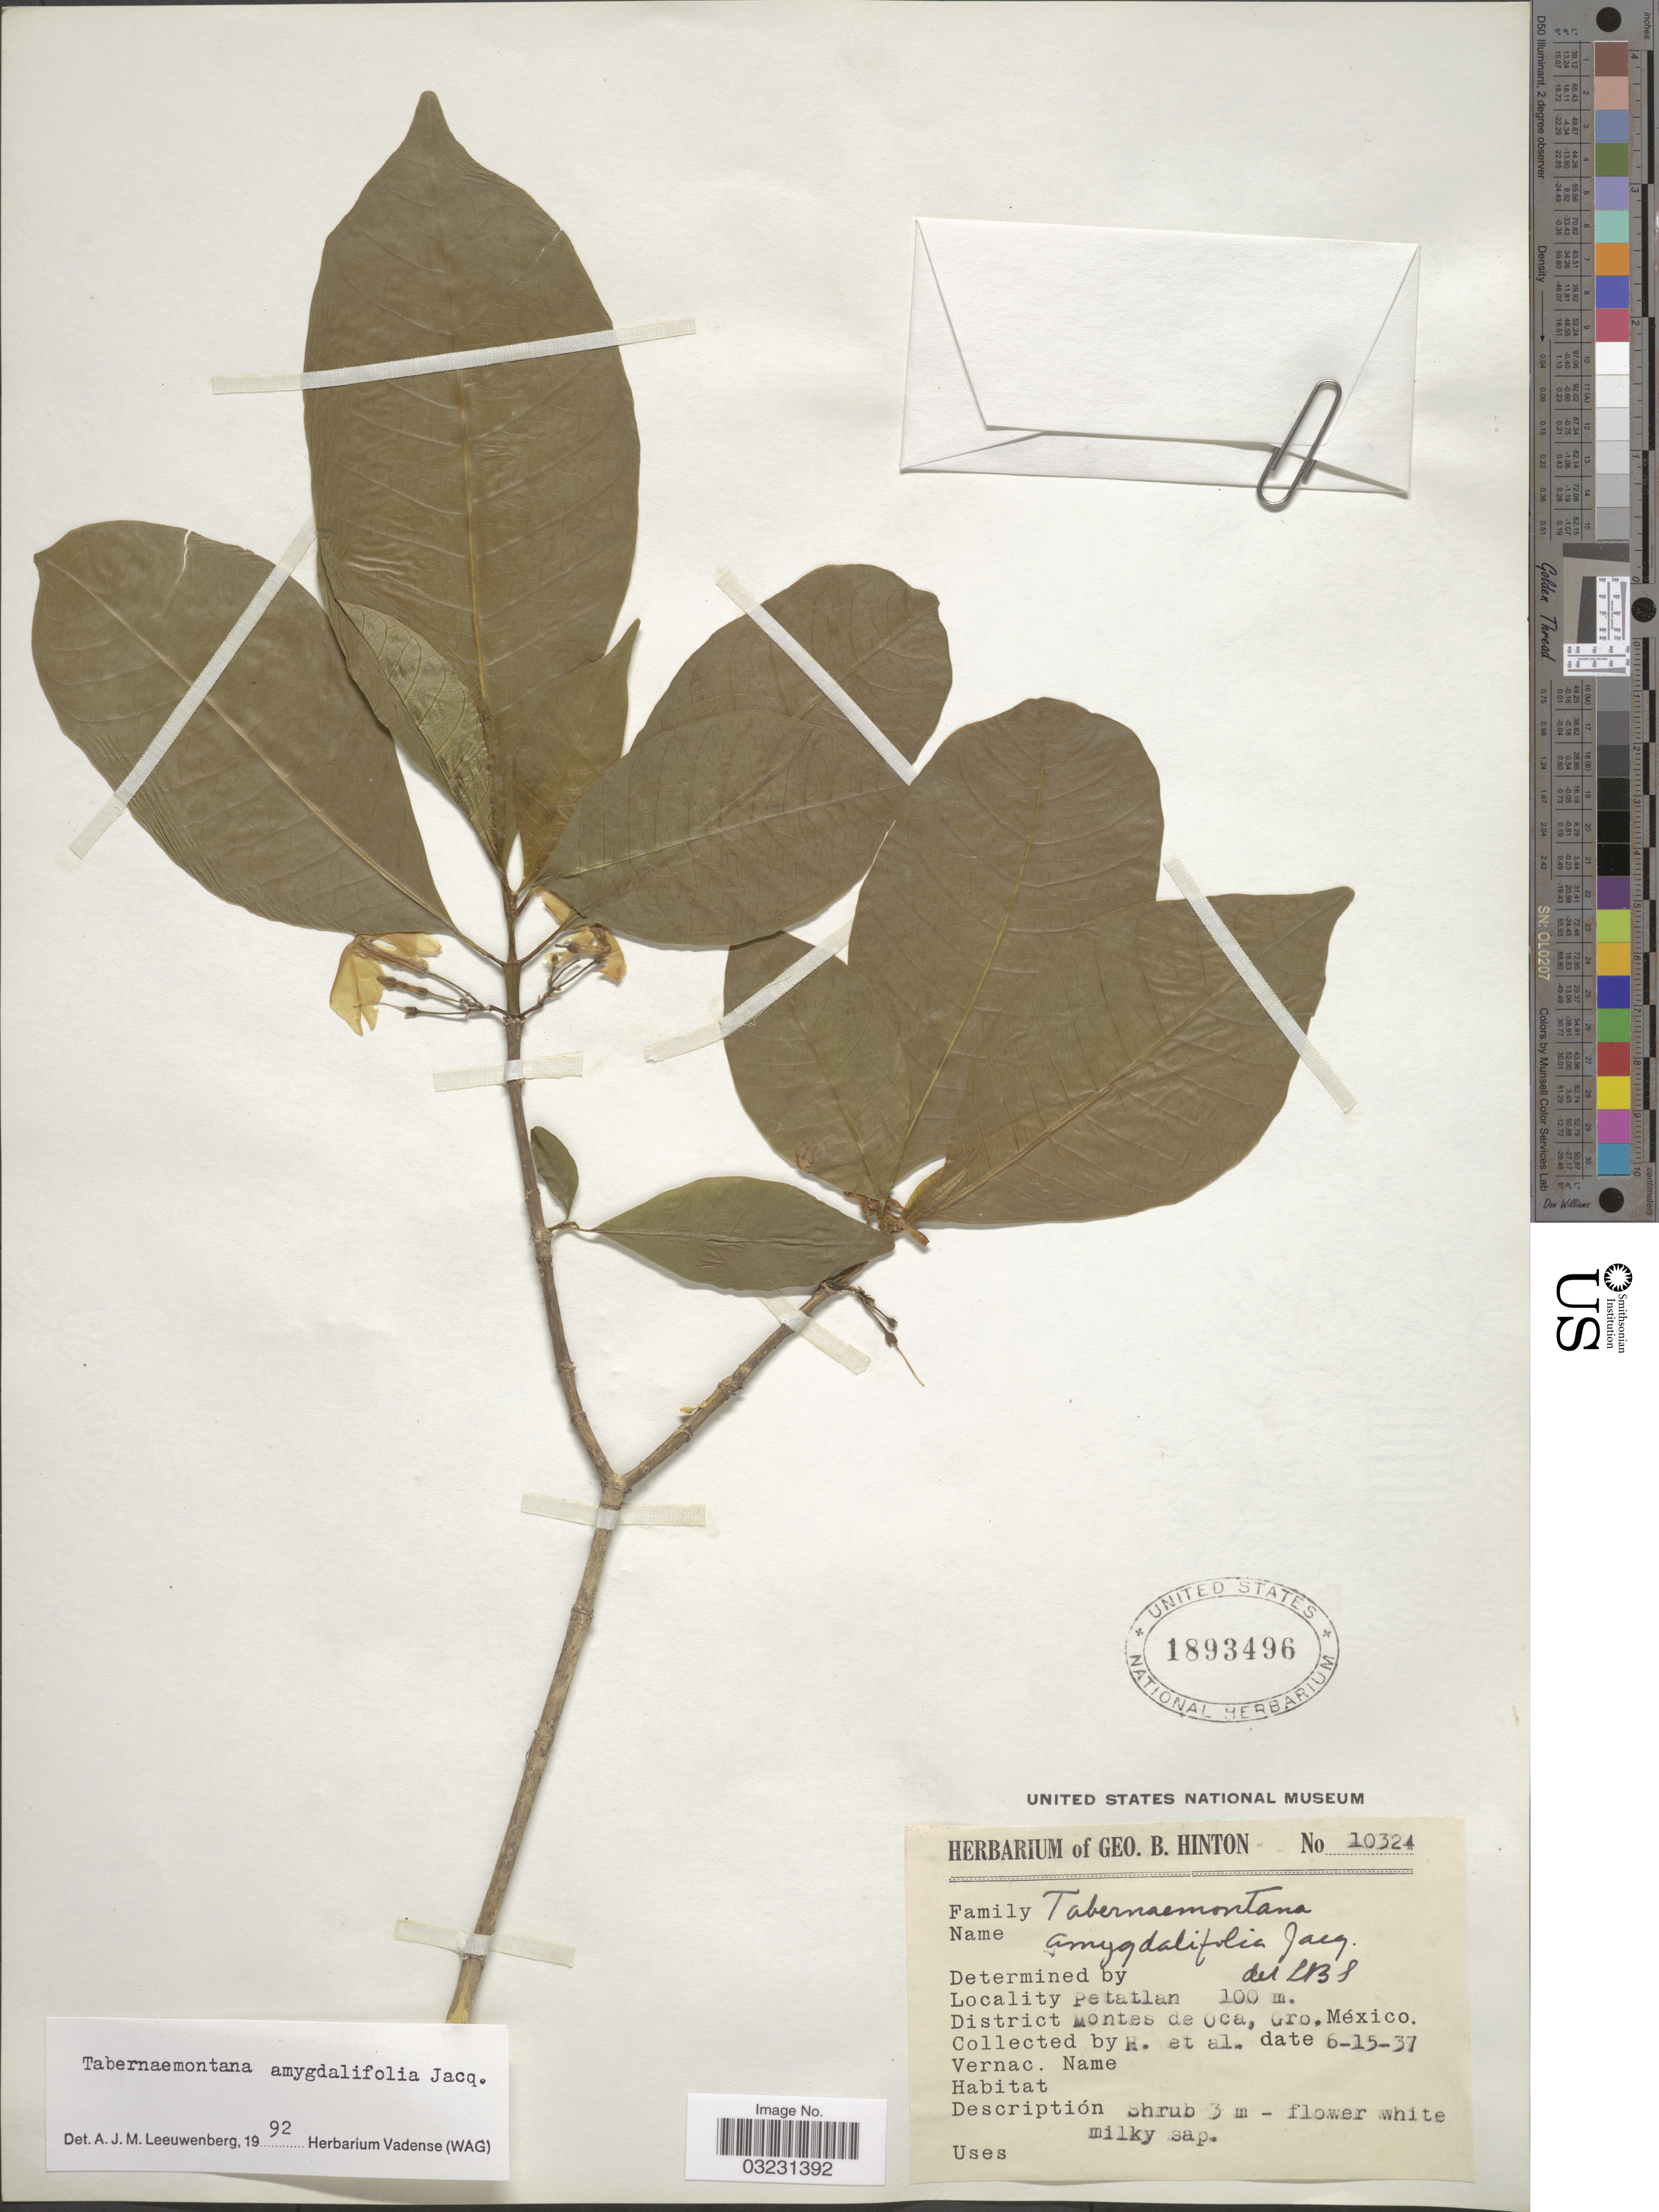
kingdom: Plantae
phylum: Tracheophyta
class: Magnoliopsida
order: Gentianales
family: Apocynaceae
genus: Tabernaemontana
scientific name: Tabernaemontana amygdalifolia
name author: Jacq.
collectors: G. B. Hinton & et al.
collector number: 10324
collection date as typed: Transcribed d/m/y: 15/6/37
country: Mexico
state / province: Guerrero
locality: Petatlan, District Montes de Oca, Gro.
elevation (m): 100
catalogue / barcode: US 1893496